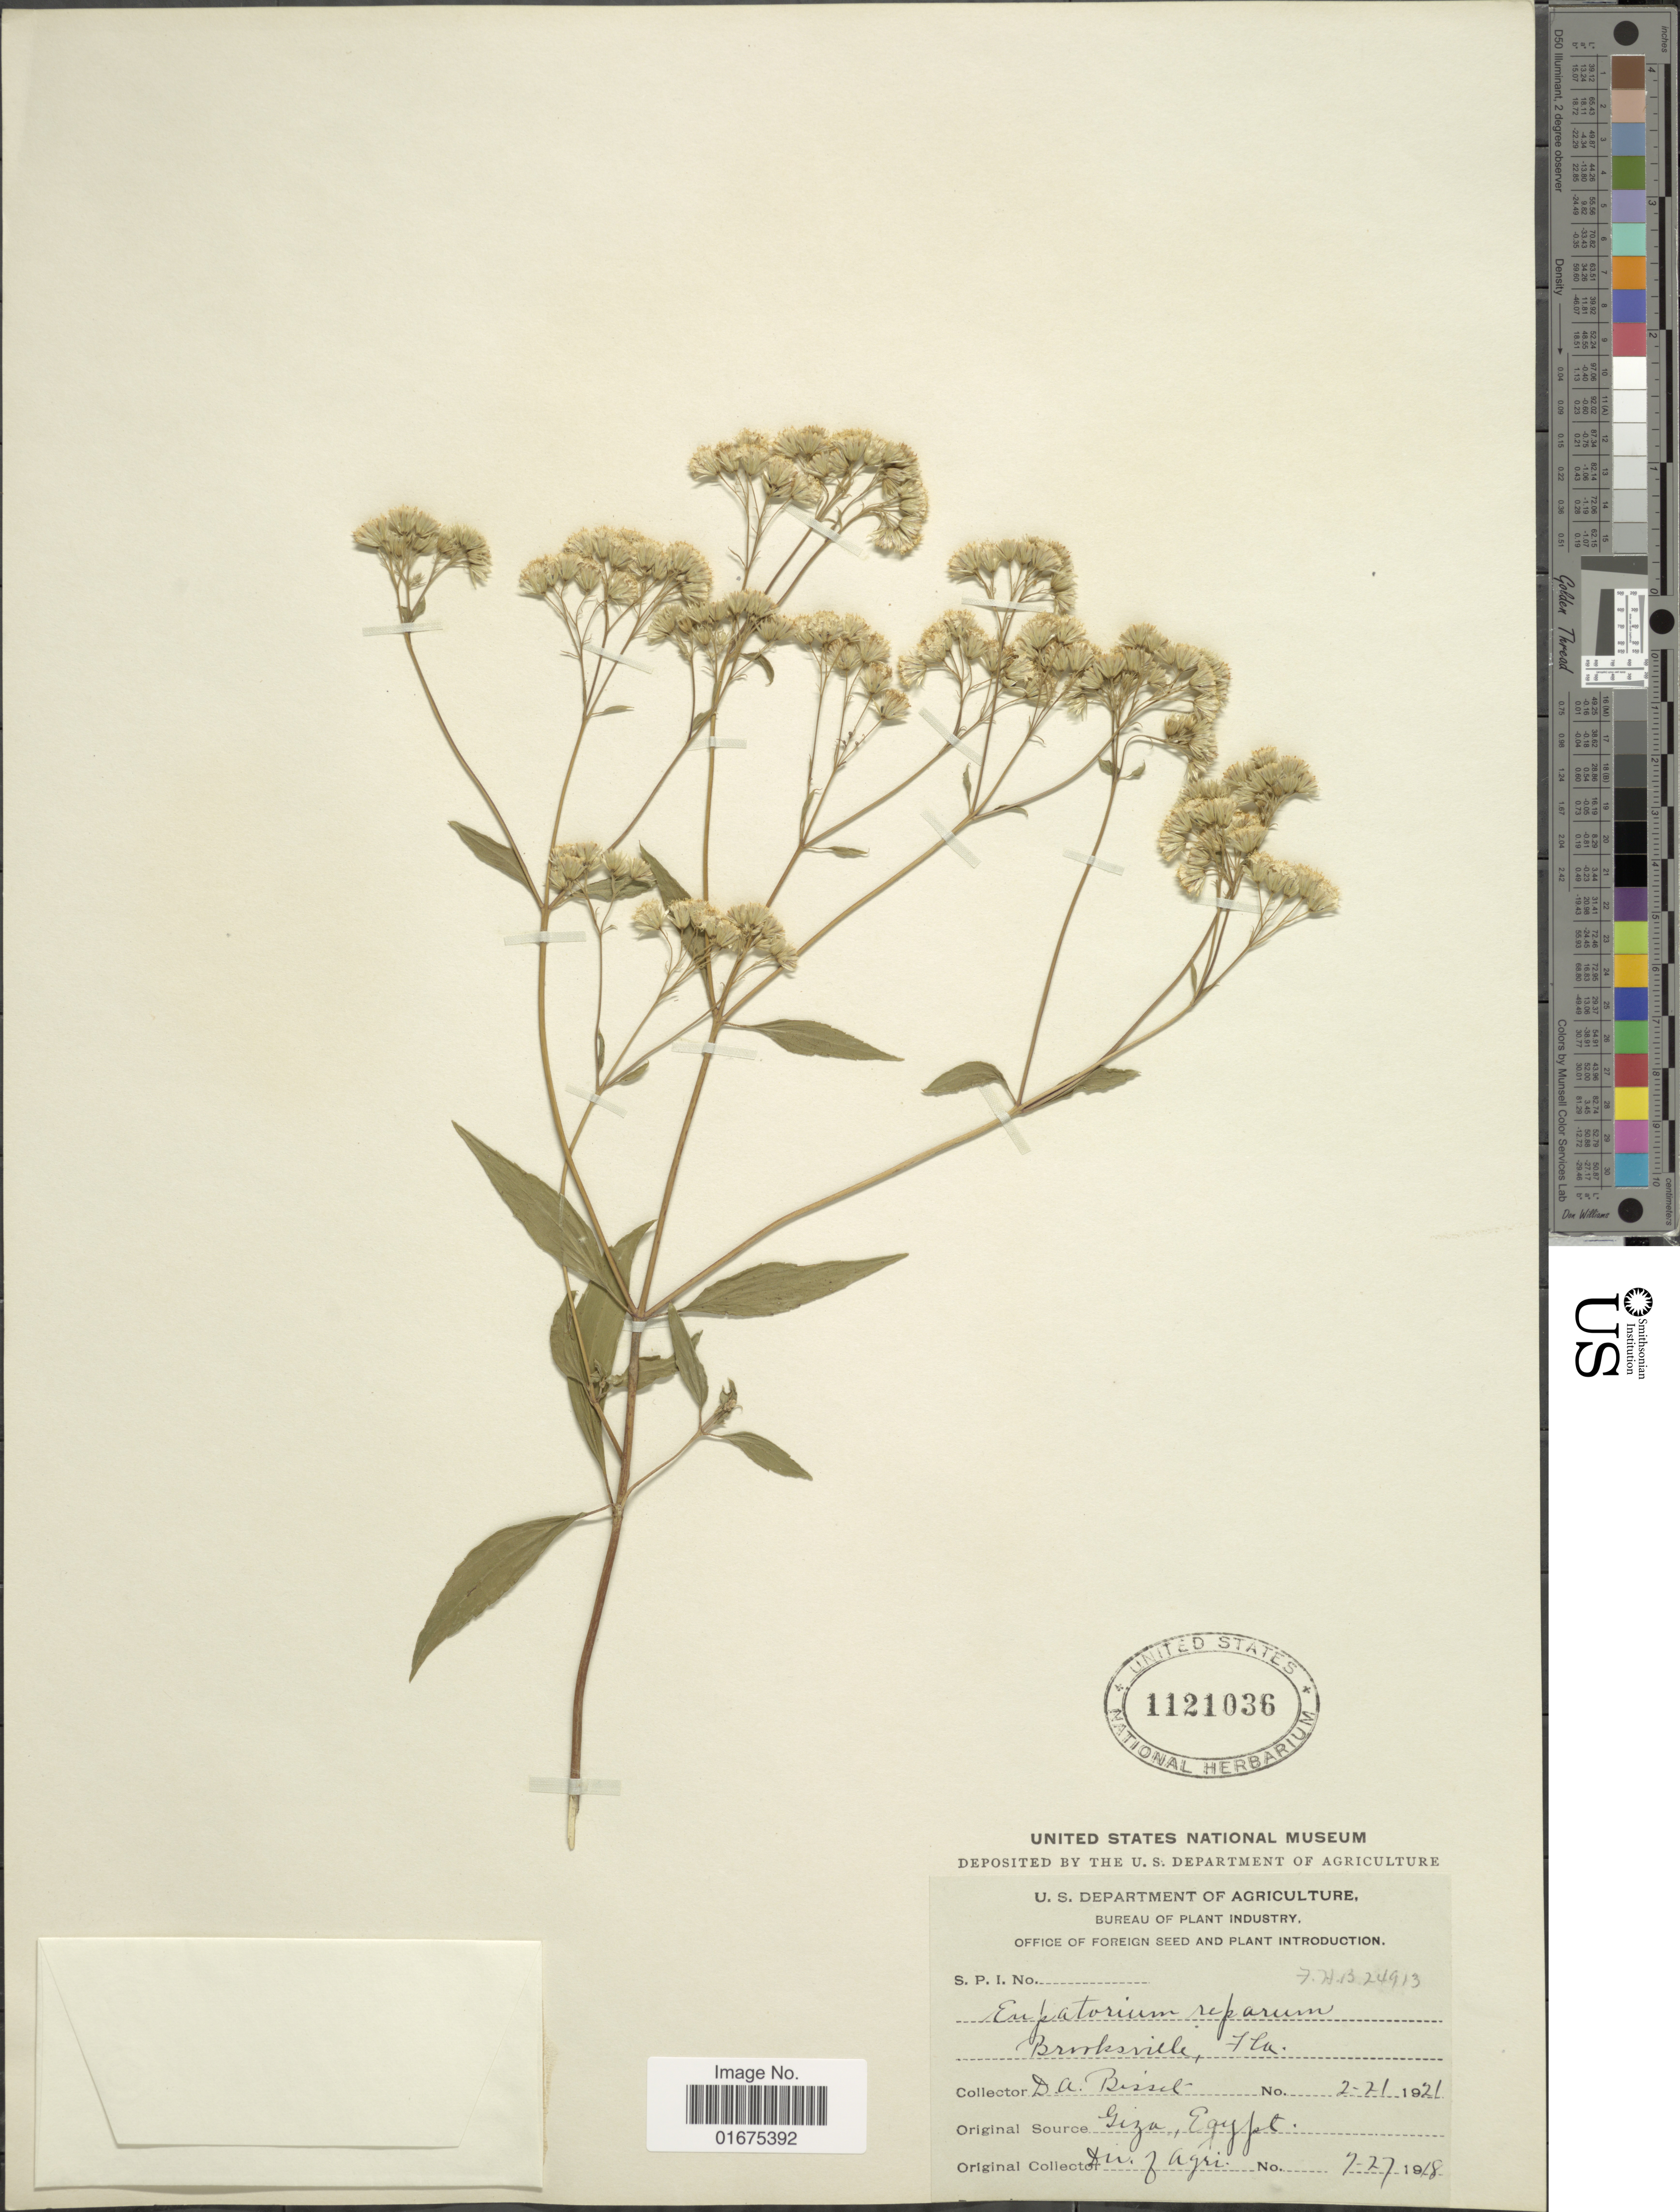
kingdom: Plantae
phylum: Tracheophyta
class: Magnoliopsida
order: Asterales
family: Asteraceae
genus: Ageratina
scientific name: Ageratina riparia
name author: (Regel) R.M. King & H. Rob.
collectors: D. Bissel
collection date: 1921-02-21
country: United States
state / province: Florida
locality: Brooksville.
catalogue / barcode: US 1121036